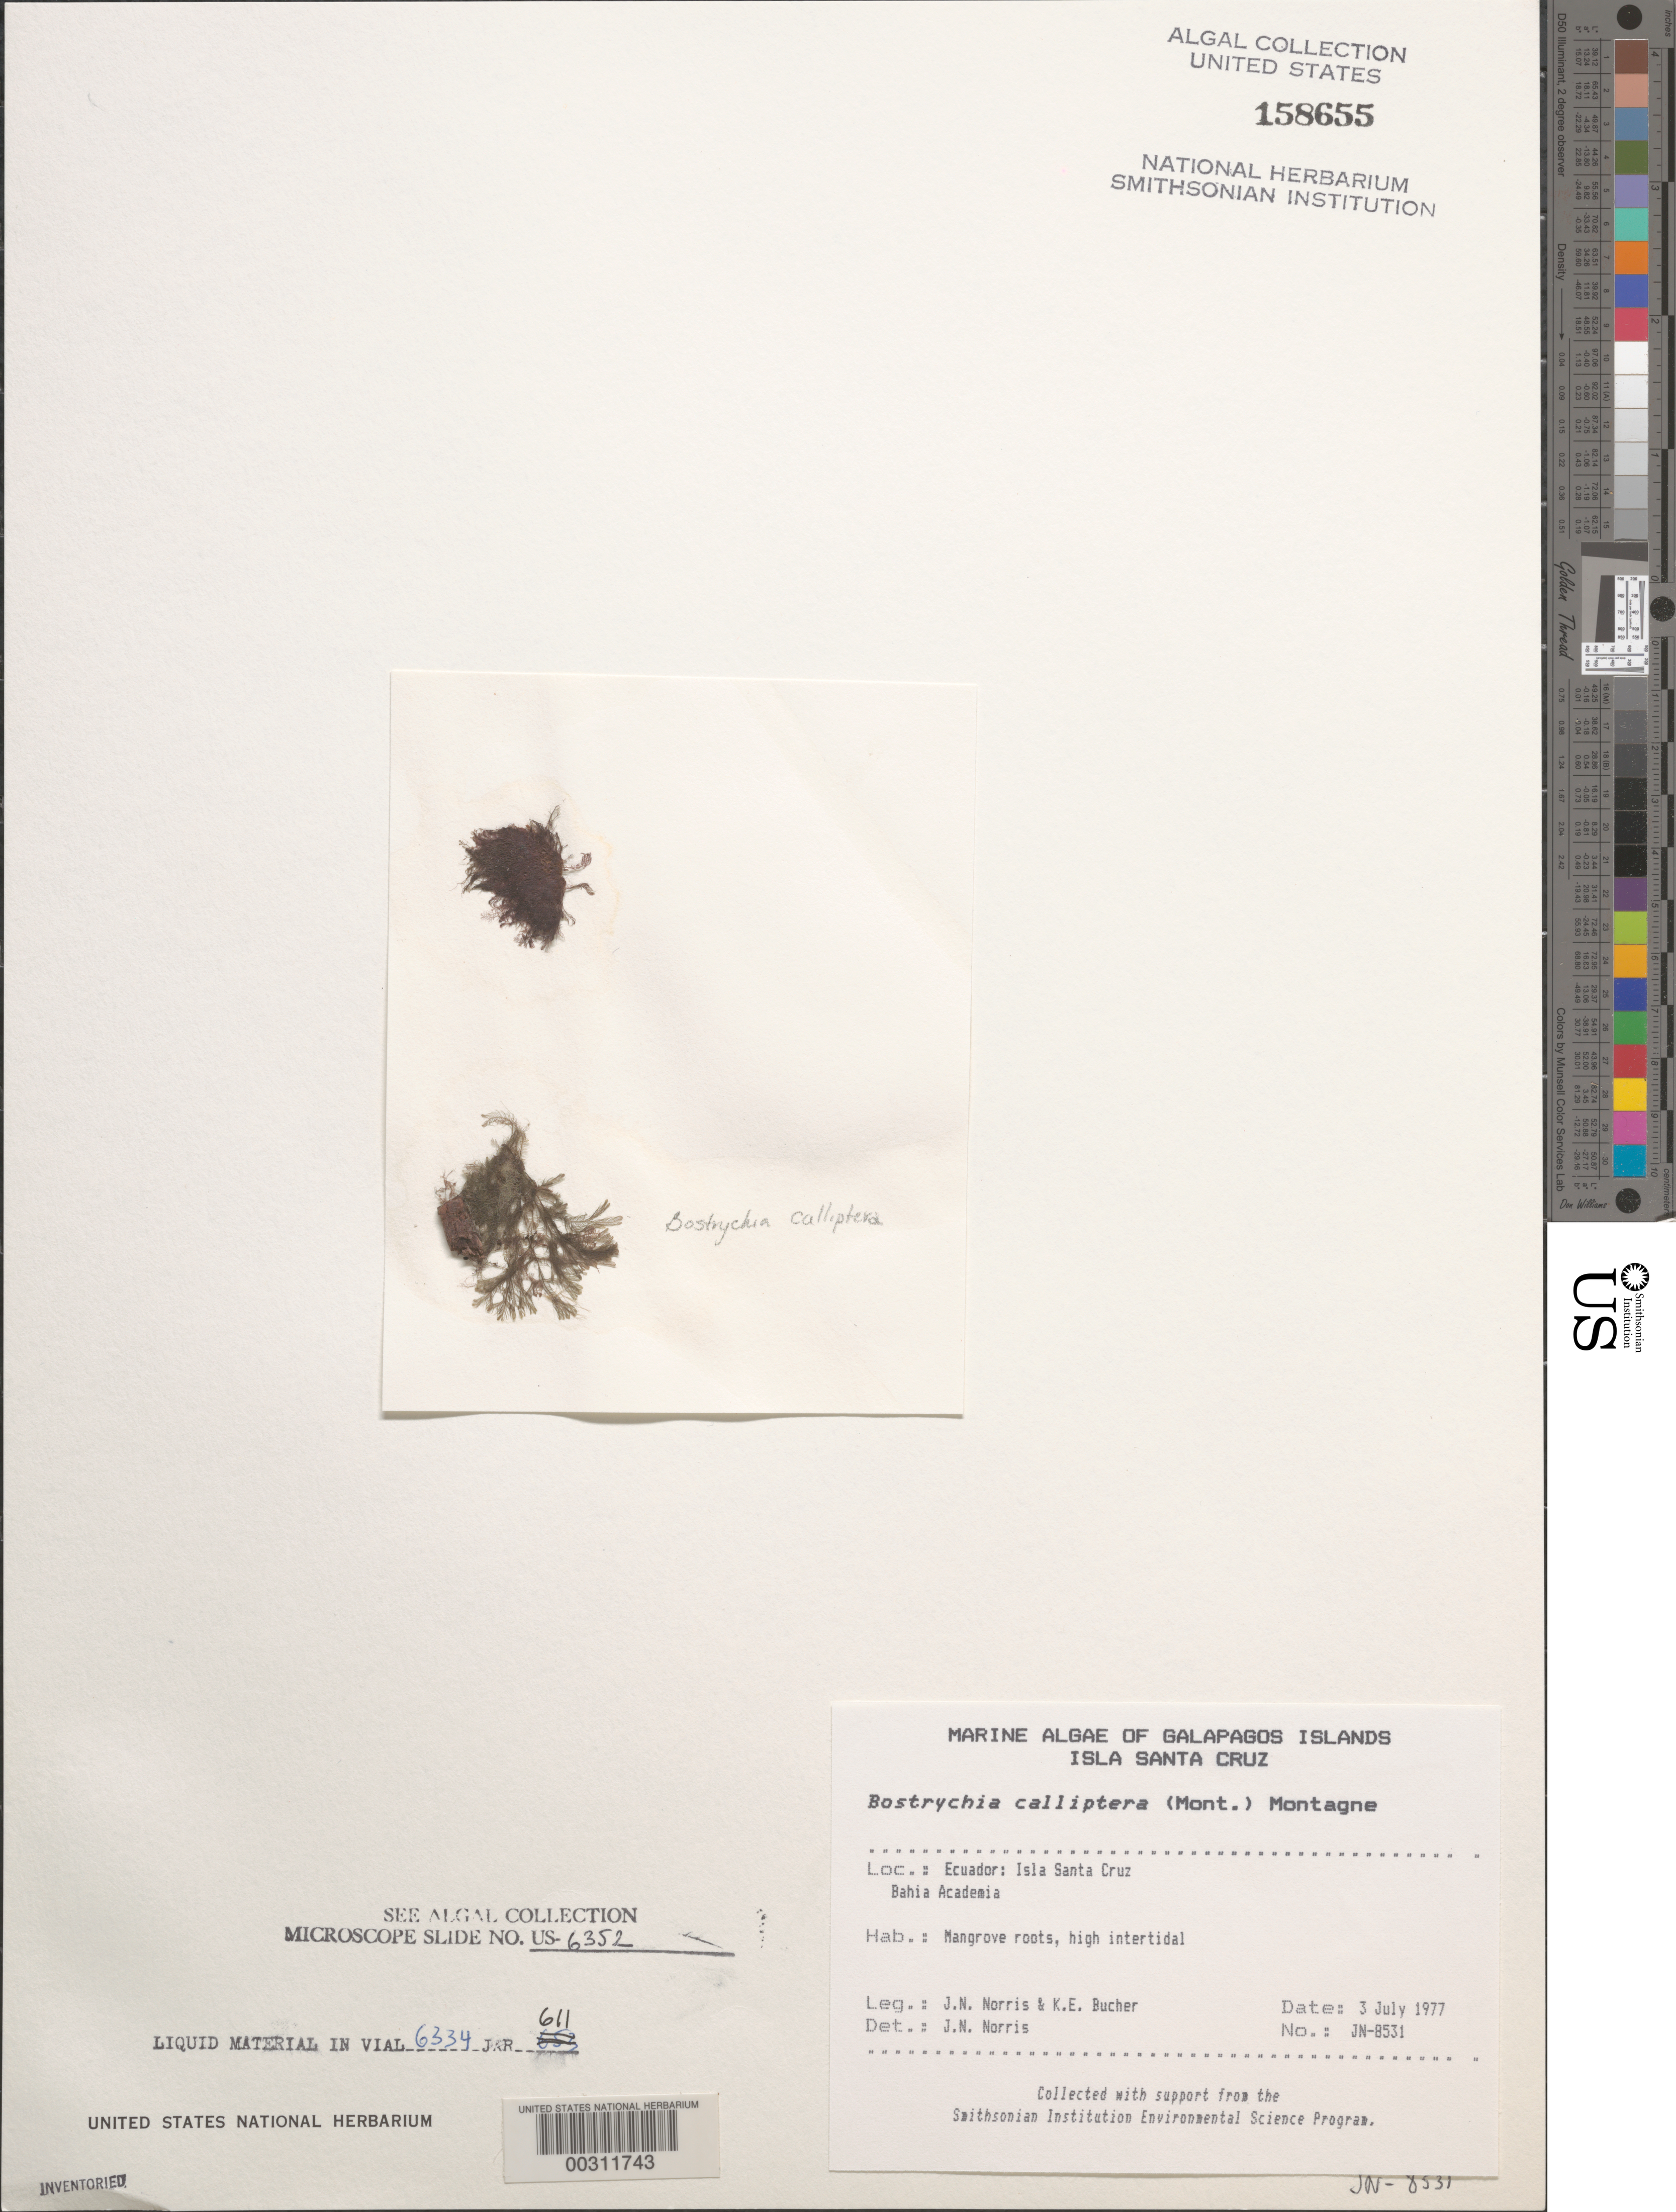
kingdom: Plantae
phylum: Rhodophyta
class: Florideophyceae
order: Ceramiales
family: Rhodomelaceae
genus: Bostrychia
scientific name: Bostrychia calliptera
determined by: Norris, James N.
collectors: J. N. Norris & K. E. Bucher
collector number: JN-8531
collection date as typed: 03 Jul 1977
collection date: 1977-07-03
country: Ecuador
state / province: Colón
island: Santa Cruz [Indefatigable, Chaves]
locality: Bahia Academia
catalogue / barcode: US 158655